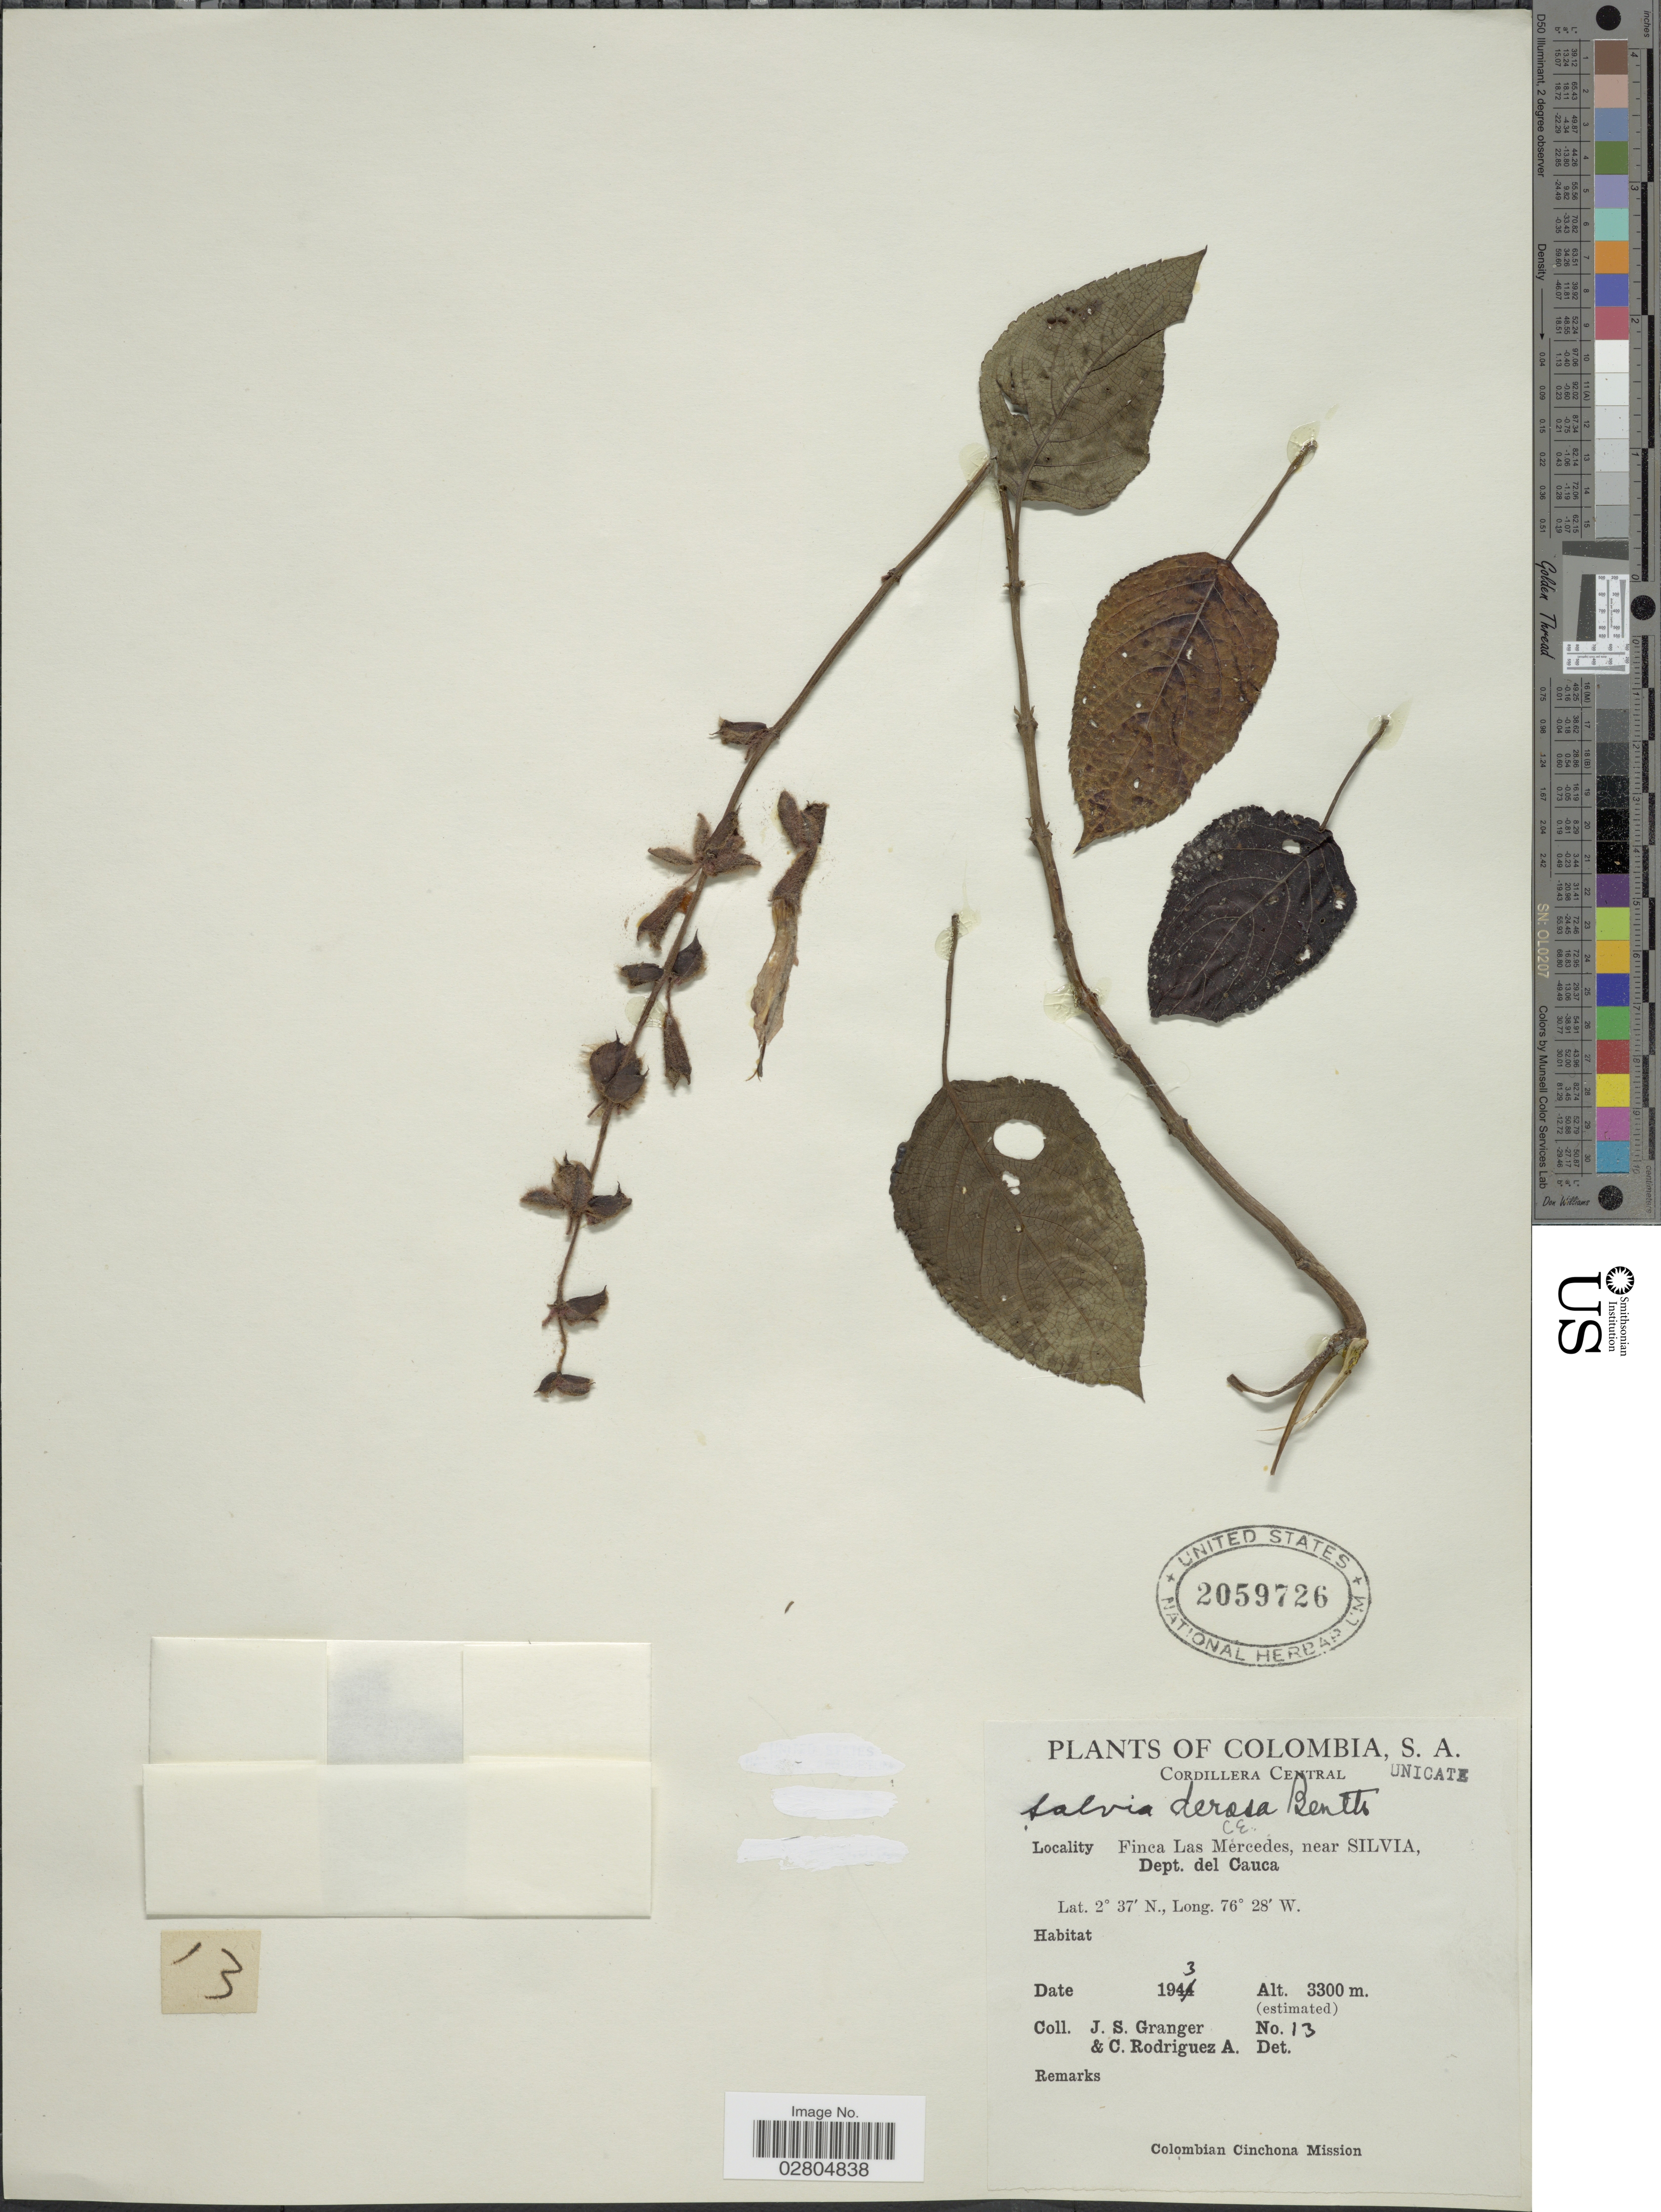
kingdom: Plantae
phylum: Tracheophyta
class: Magnoliopsida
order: Lamiales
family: Lamiaceae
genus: Salvia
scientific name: Salvia pauciserrata subsp. derasa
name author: (Benth.) J.R.I. Wood & Harley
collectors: J. Granger & C. Rodriguez-A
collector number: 13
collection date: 1943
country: Colombia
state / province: Cauca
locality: Cordillera Central. Finca Las Mercedes, near Silvia, Dept. del Cauca.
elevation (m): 3300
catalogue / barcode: US 2059726